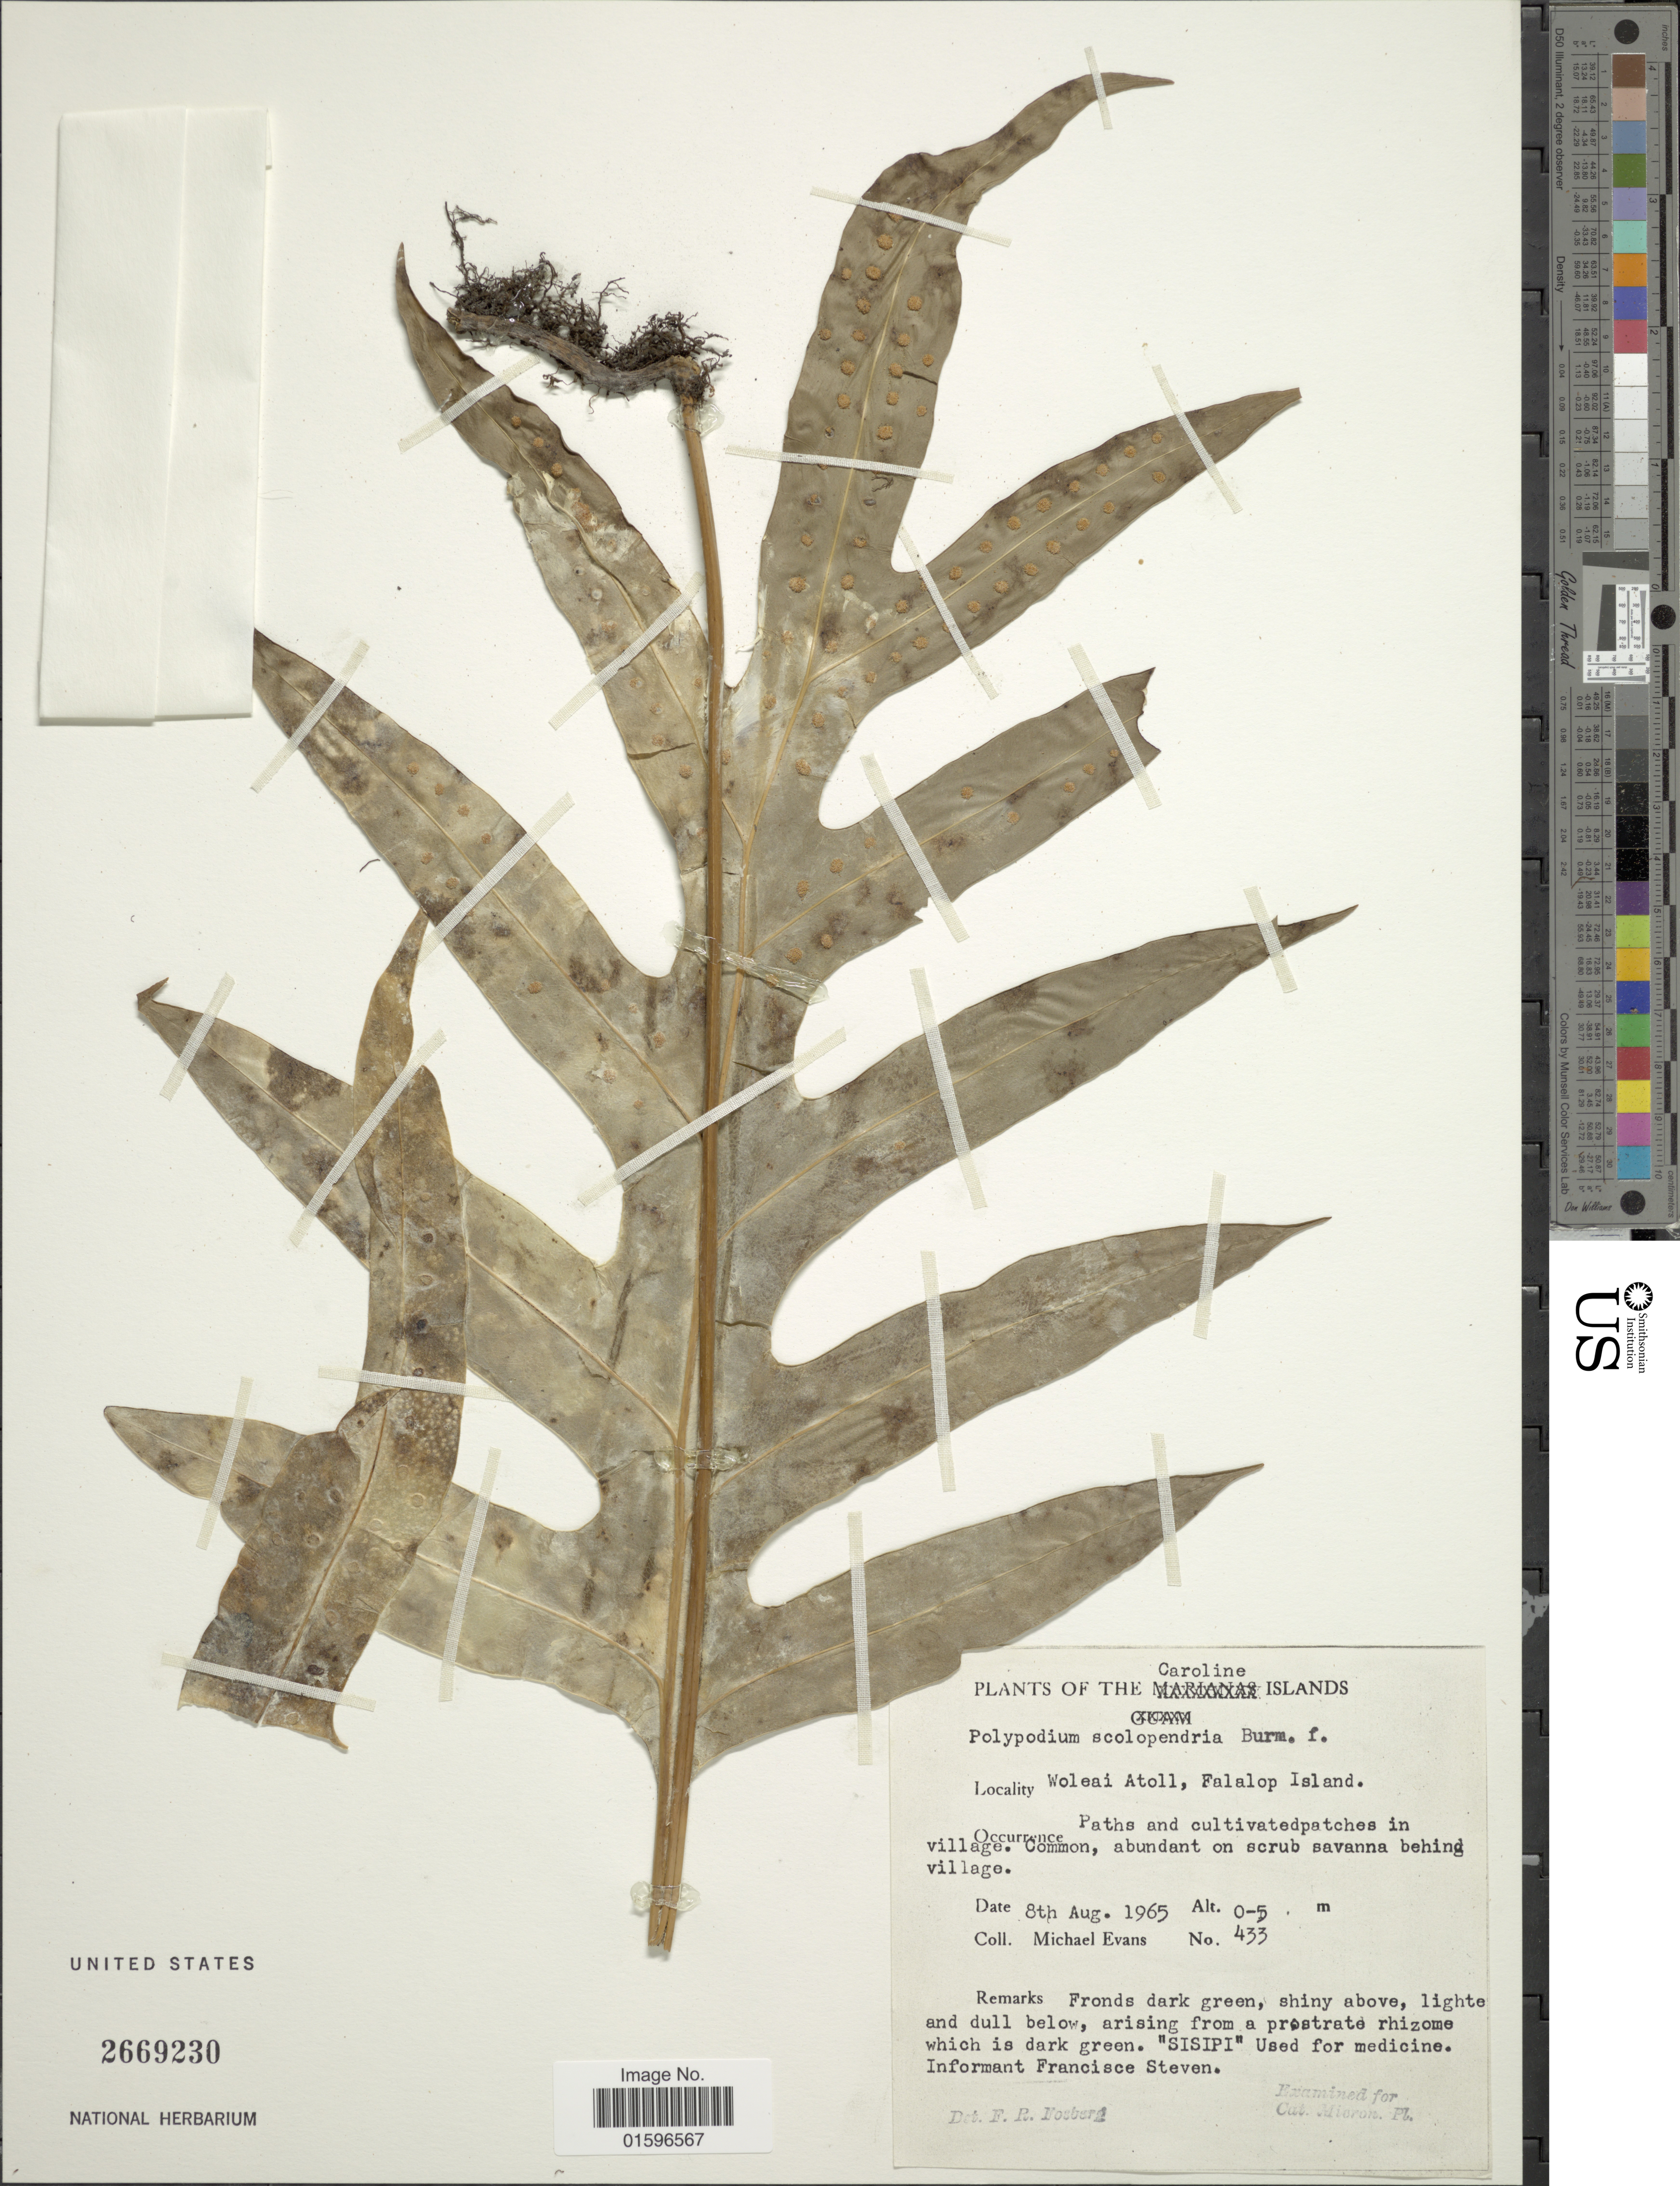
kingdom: Plantae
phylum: Tracheophyta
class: Polypodiopsida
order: Polypodiales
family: Polypodiaceae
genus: Polypodium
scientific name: Polypodium scolopendria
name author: Burm. f.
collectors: M. Evans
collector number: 433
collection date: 1965-08-08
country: Micronesia, Federated States of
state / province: Yap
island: Woleai Atoll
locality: Carolines Islands, Woleai Atoll, Falalop Island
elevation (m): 0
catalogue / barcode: US 2669230